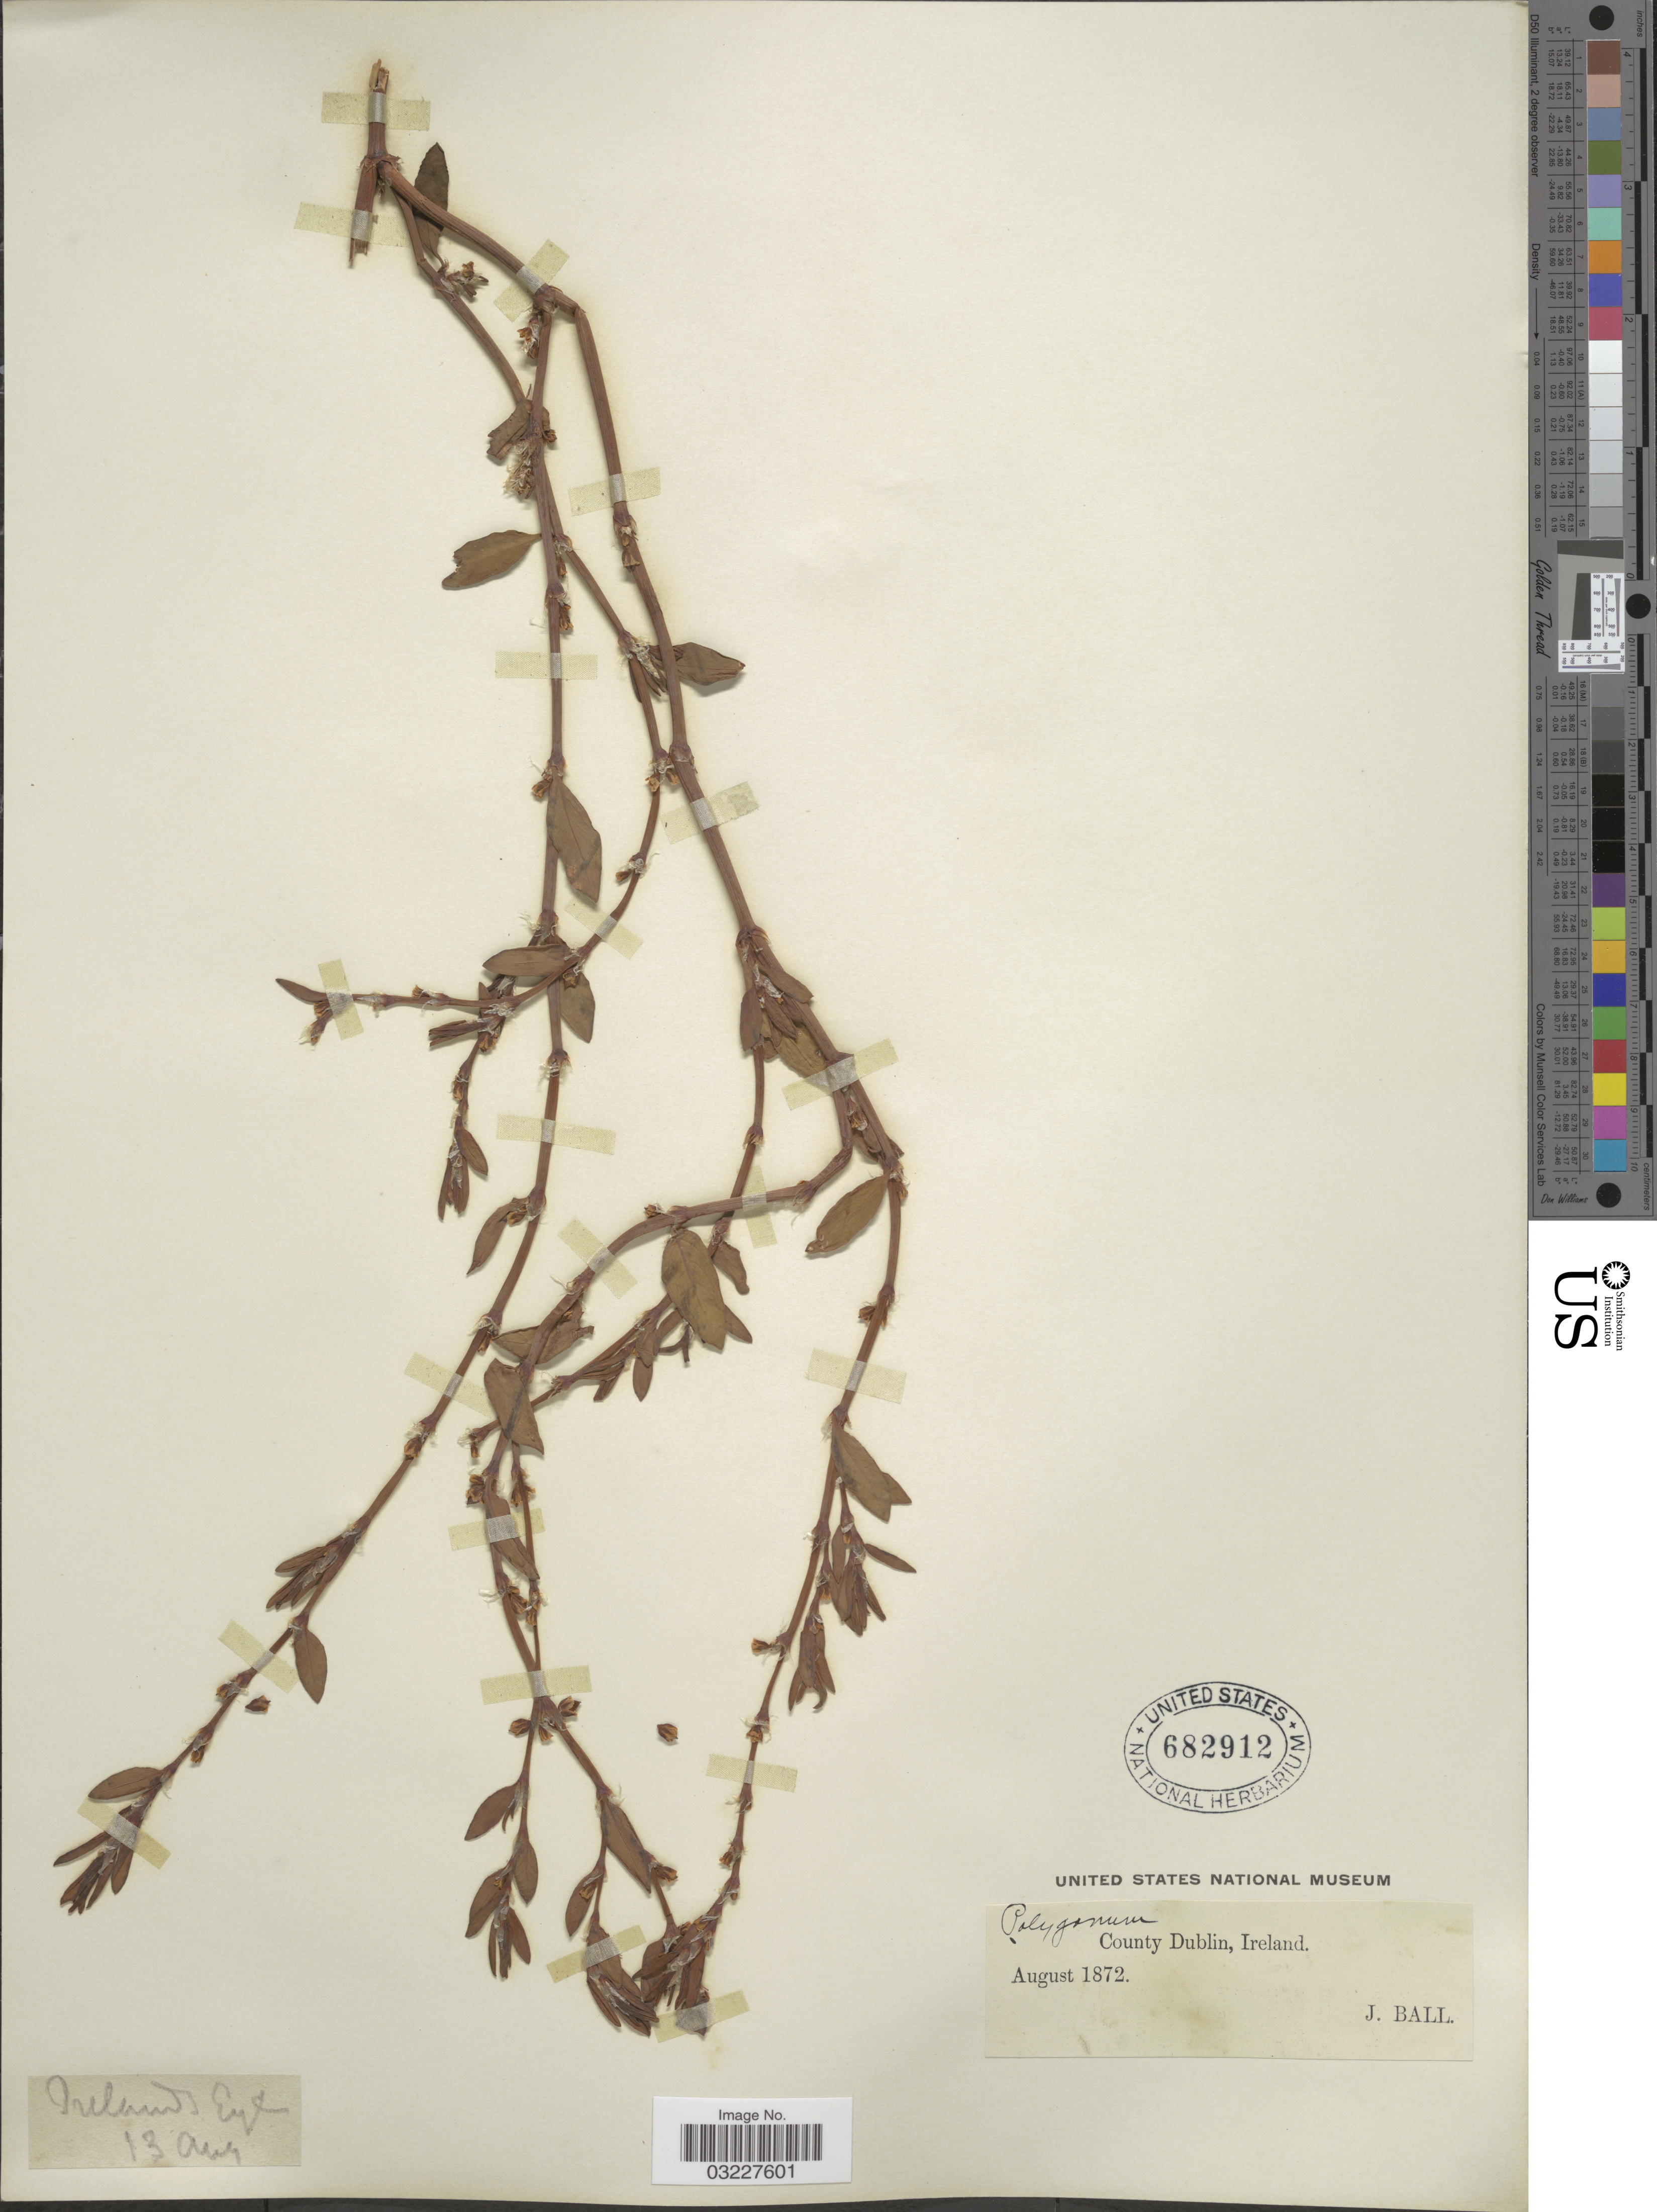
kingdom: Plantae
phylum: Tracheophyta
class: Magnoliopsida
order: Caryophyllales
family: Polygonaceae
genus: Polygonum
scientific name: Polygonum raii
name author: Bab.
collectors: J. Ball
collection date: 1872-08-13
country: Ireland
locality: County Dublin.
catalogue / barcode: US 682912